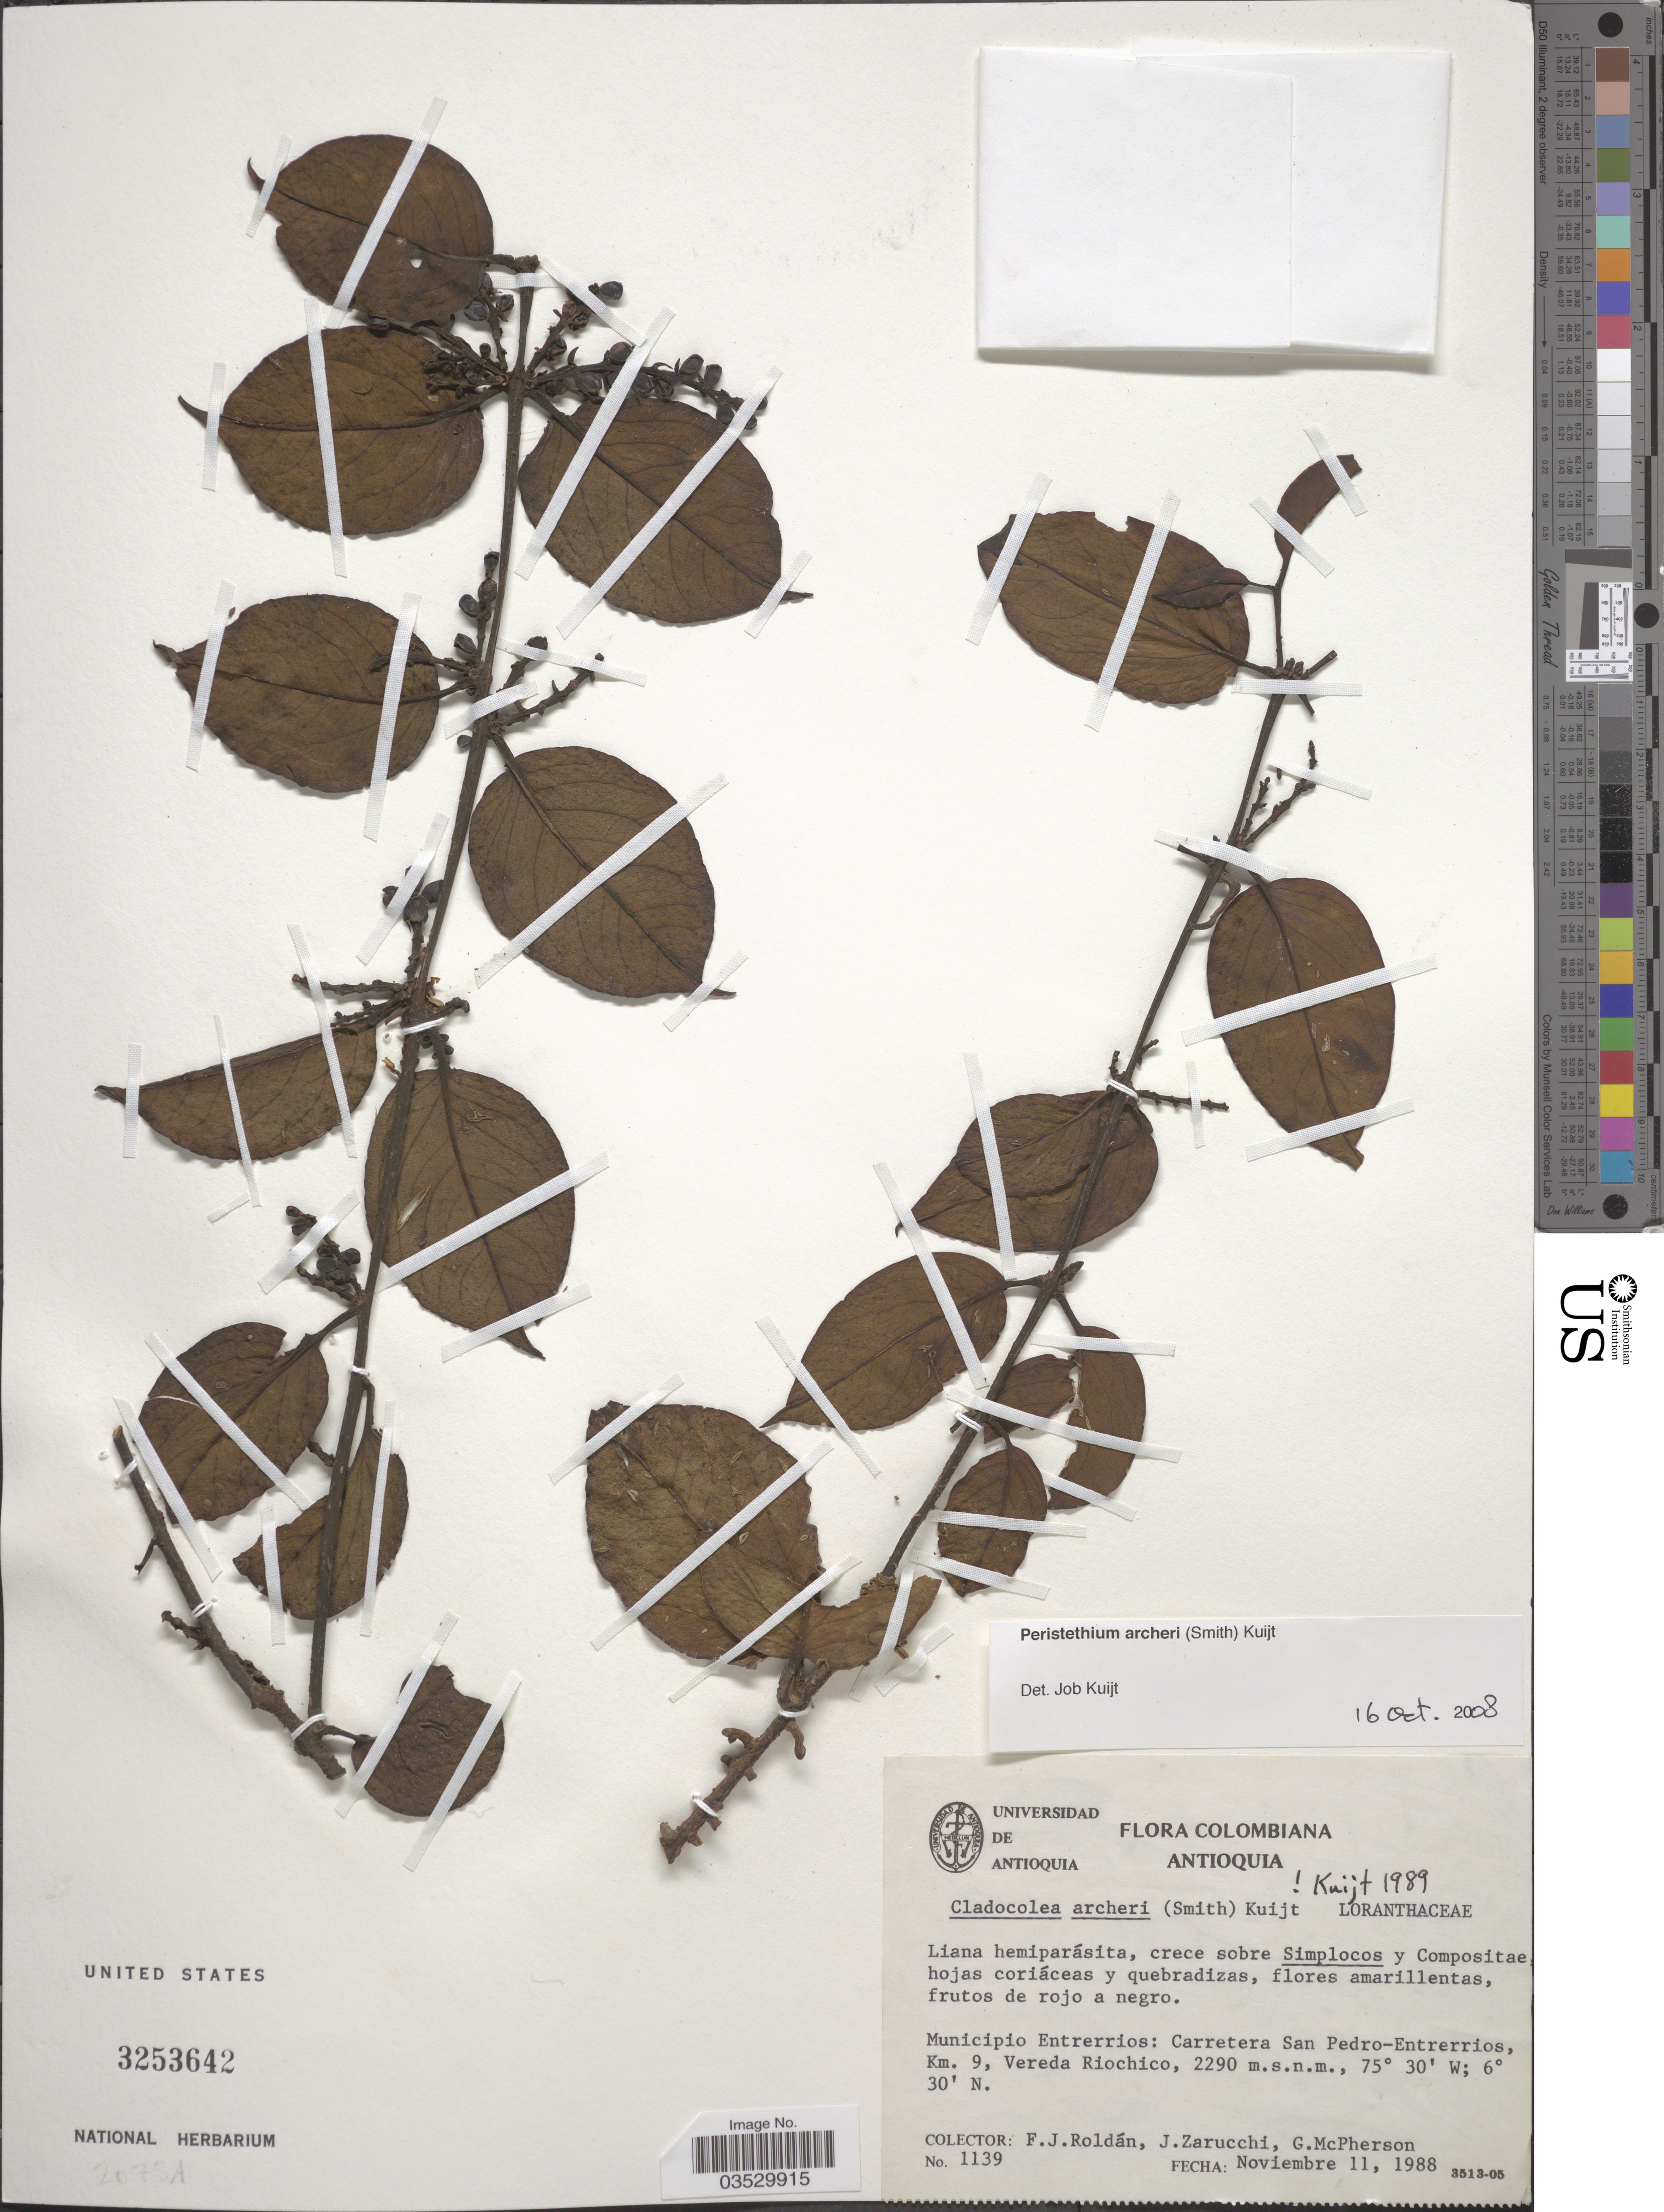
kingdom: Plantae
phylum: Tracheophyta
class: Magnoliopsida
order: Santalales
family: Loranthaceae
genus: Peristethium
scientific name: Peristethium archeri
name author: (A.C. Sm.) Kuijt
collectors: F. J. Roldán, J. L. Zarucchi & G. McPherson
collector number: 1139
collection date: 1988-11-11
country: Colombia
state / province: Antioquia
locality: Municipio Entrerrios: Carretera San Pedro-Entrerrios, Km. 9 Vereda Riochico.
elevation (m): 2290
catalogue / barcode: US 3253642